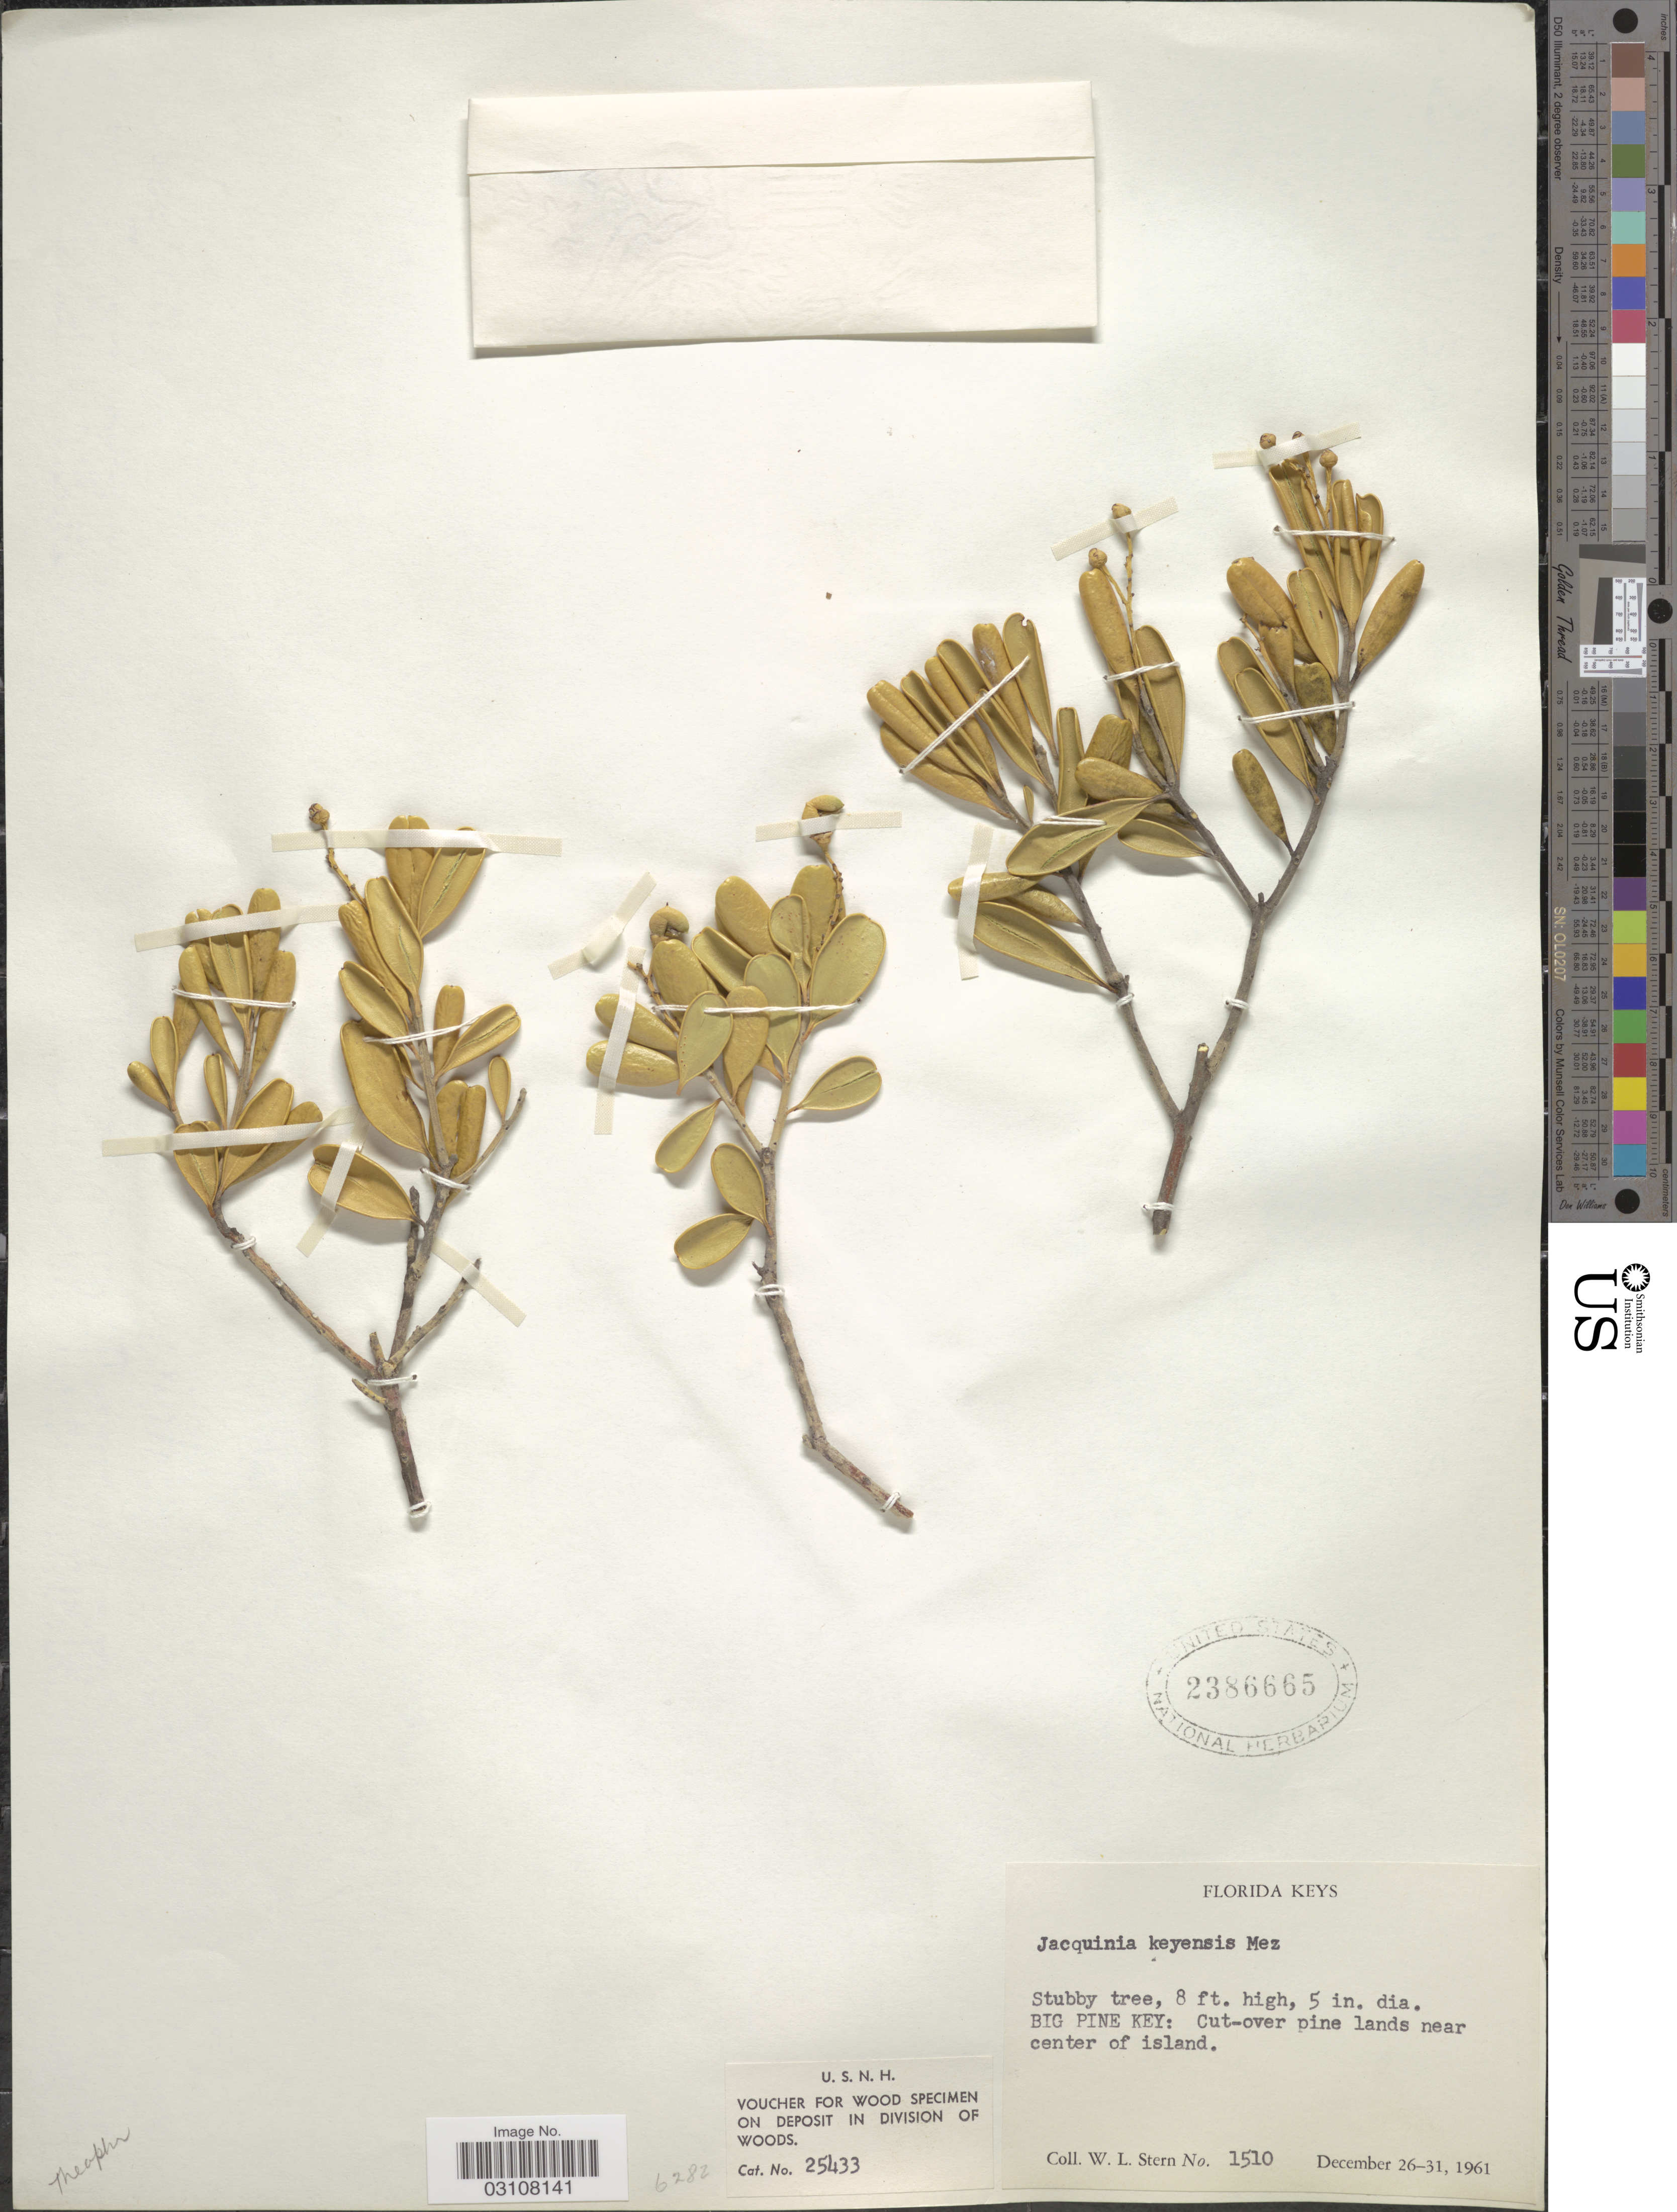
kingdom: Plantae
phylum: Tracheophyta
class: Magnoliopsida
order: Ericales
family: Primulaceae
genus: Jacquinia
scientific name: Jacquinia keyensis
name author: Mez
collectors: W. L. Stern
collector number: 1510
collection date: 1961-12-26/1961-12-31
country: United States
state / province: Florida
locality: Florida Keys, Big Pine Key: Cut-over pine lands near center of island.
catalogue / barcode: US 2386665